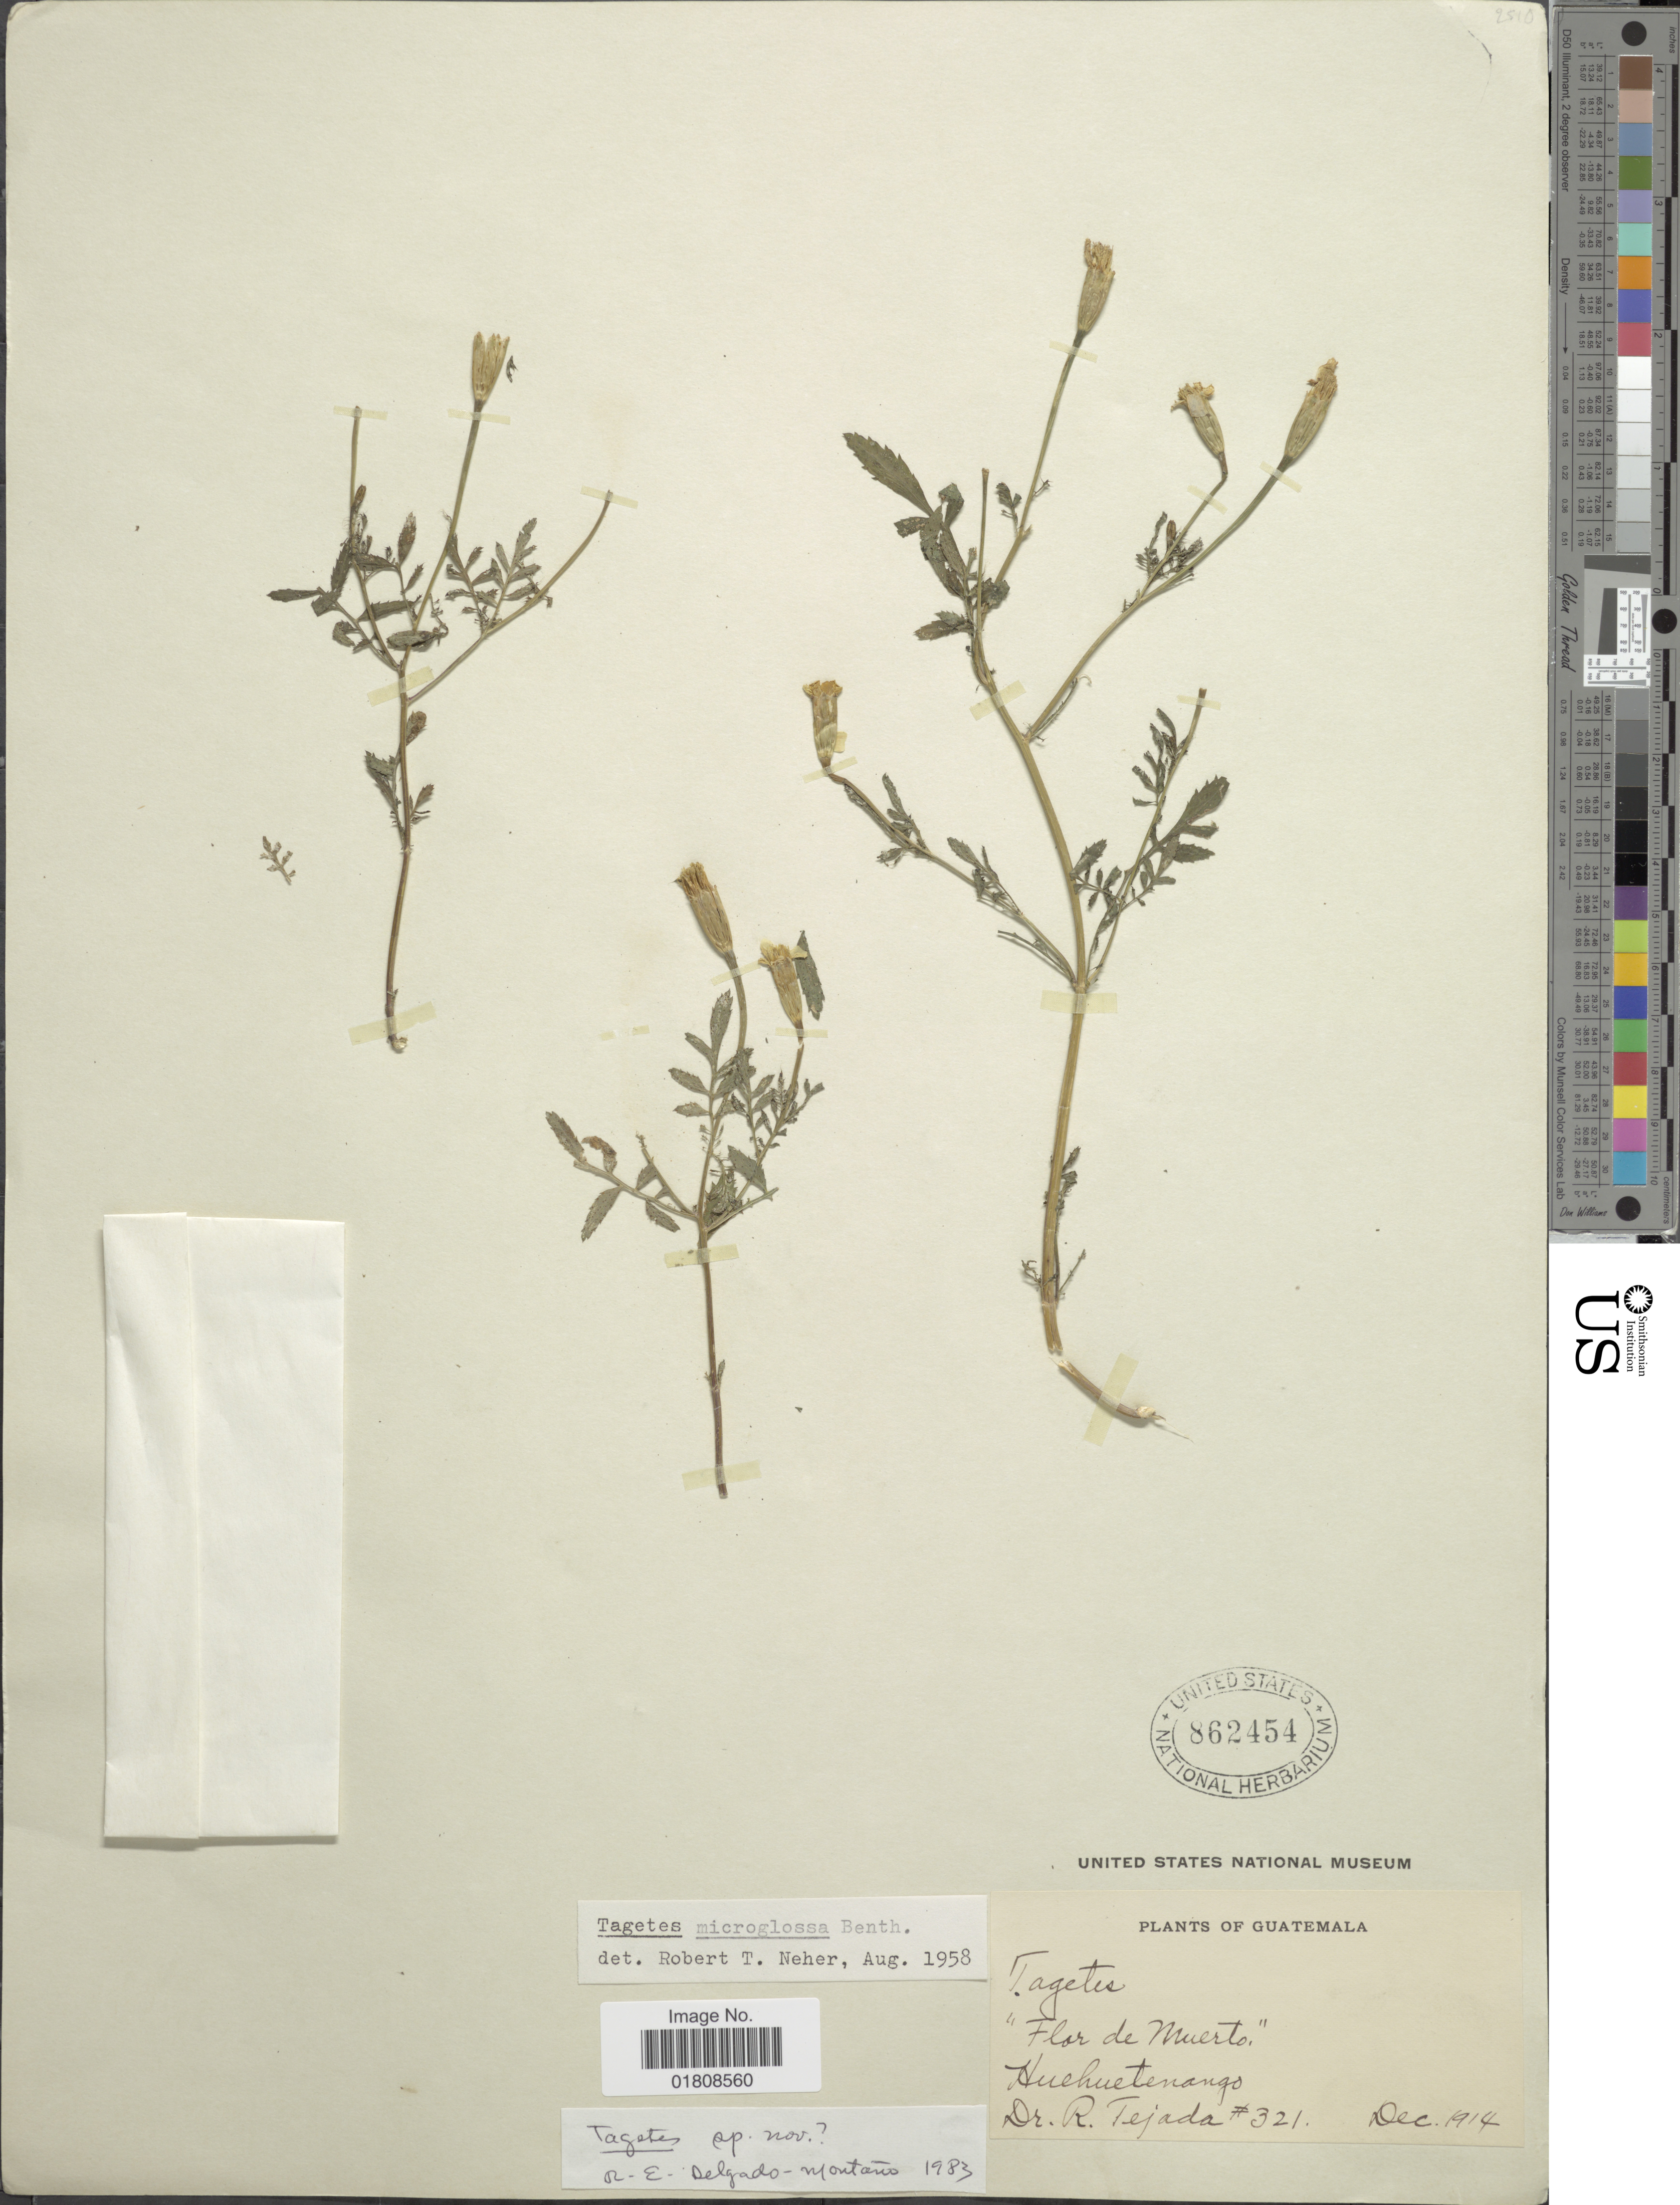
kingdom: Plantae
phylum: Tracheophyta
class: Magnoliopsida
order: Asterales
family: Asteraceae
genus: Tagetes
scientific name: Tagetes sp.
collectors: R. Tejada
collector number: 321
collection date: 1914-12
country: Guatemala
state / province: Huehuetenango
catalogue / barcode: US 862454